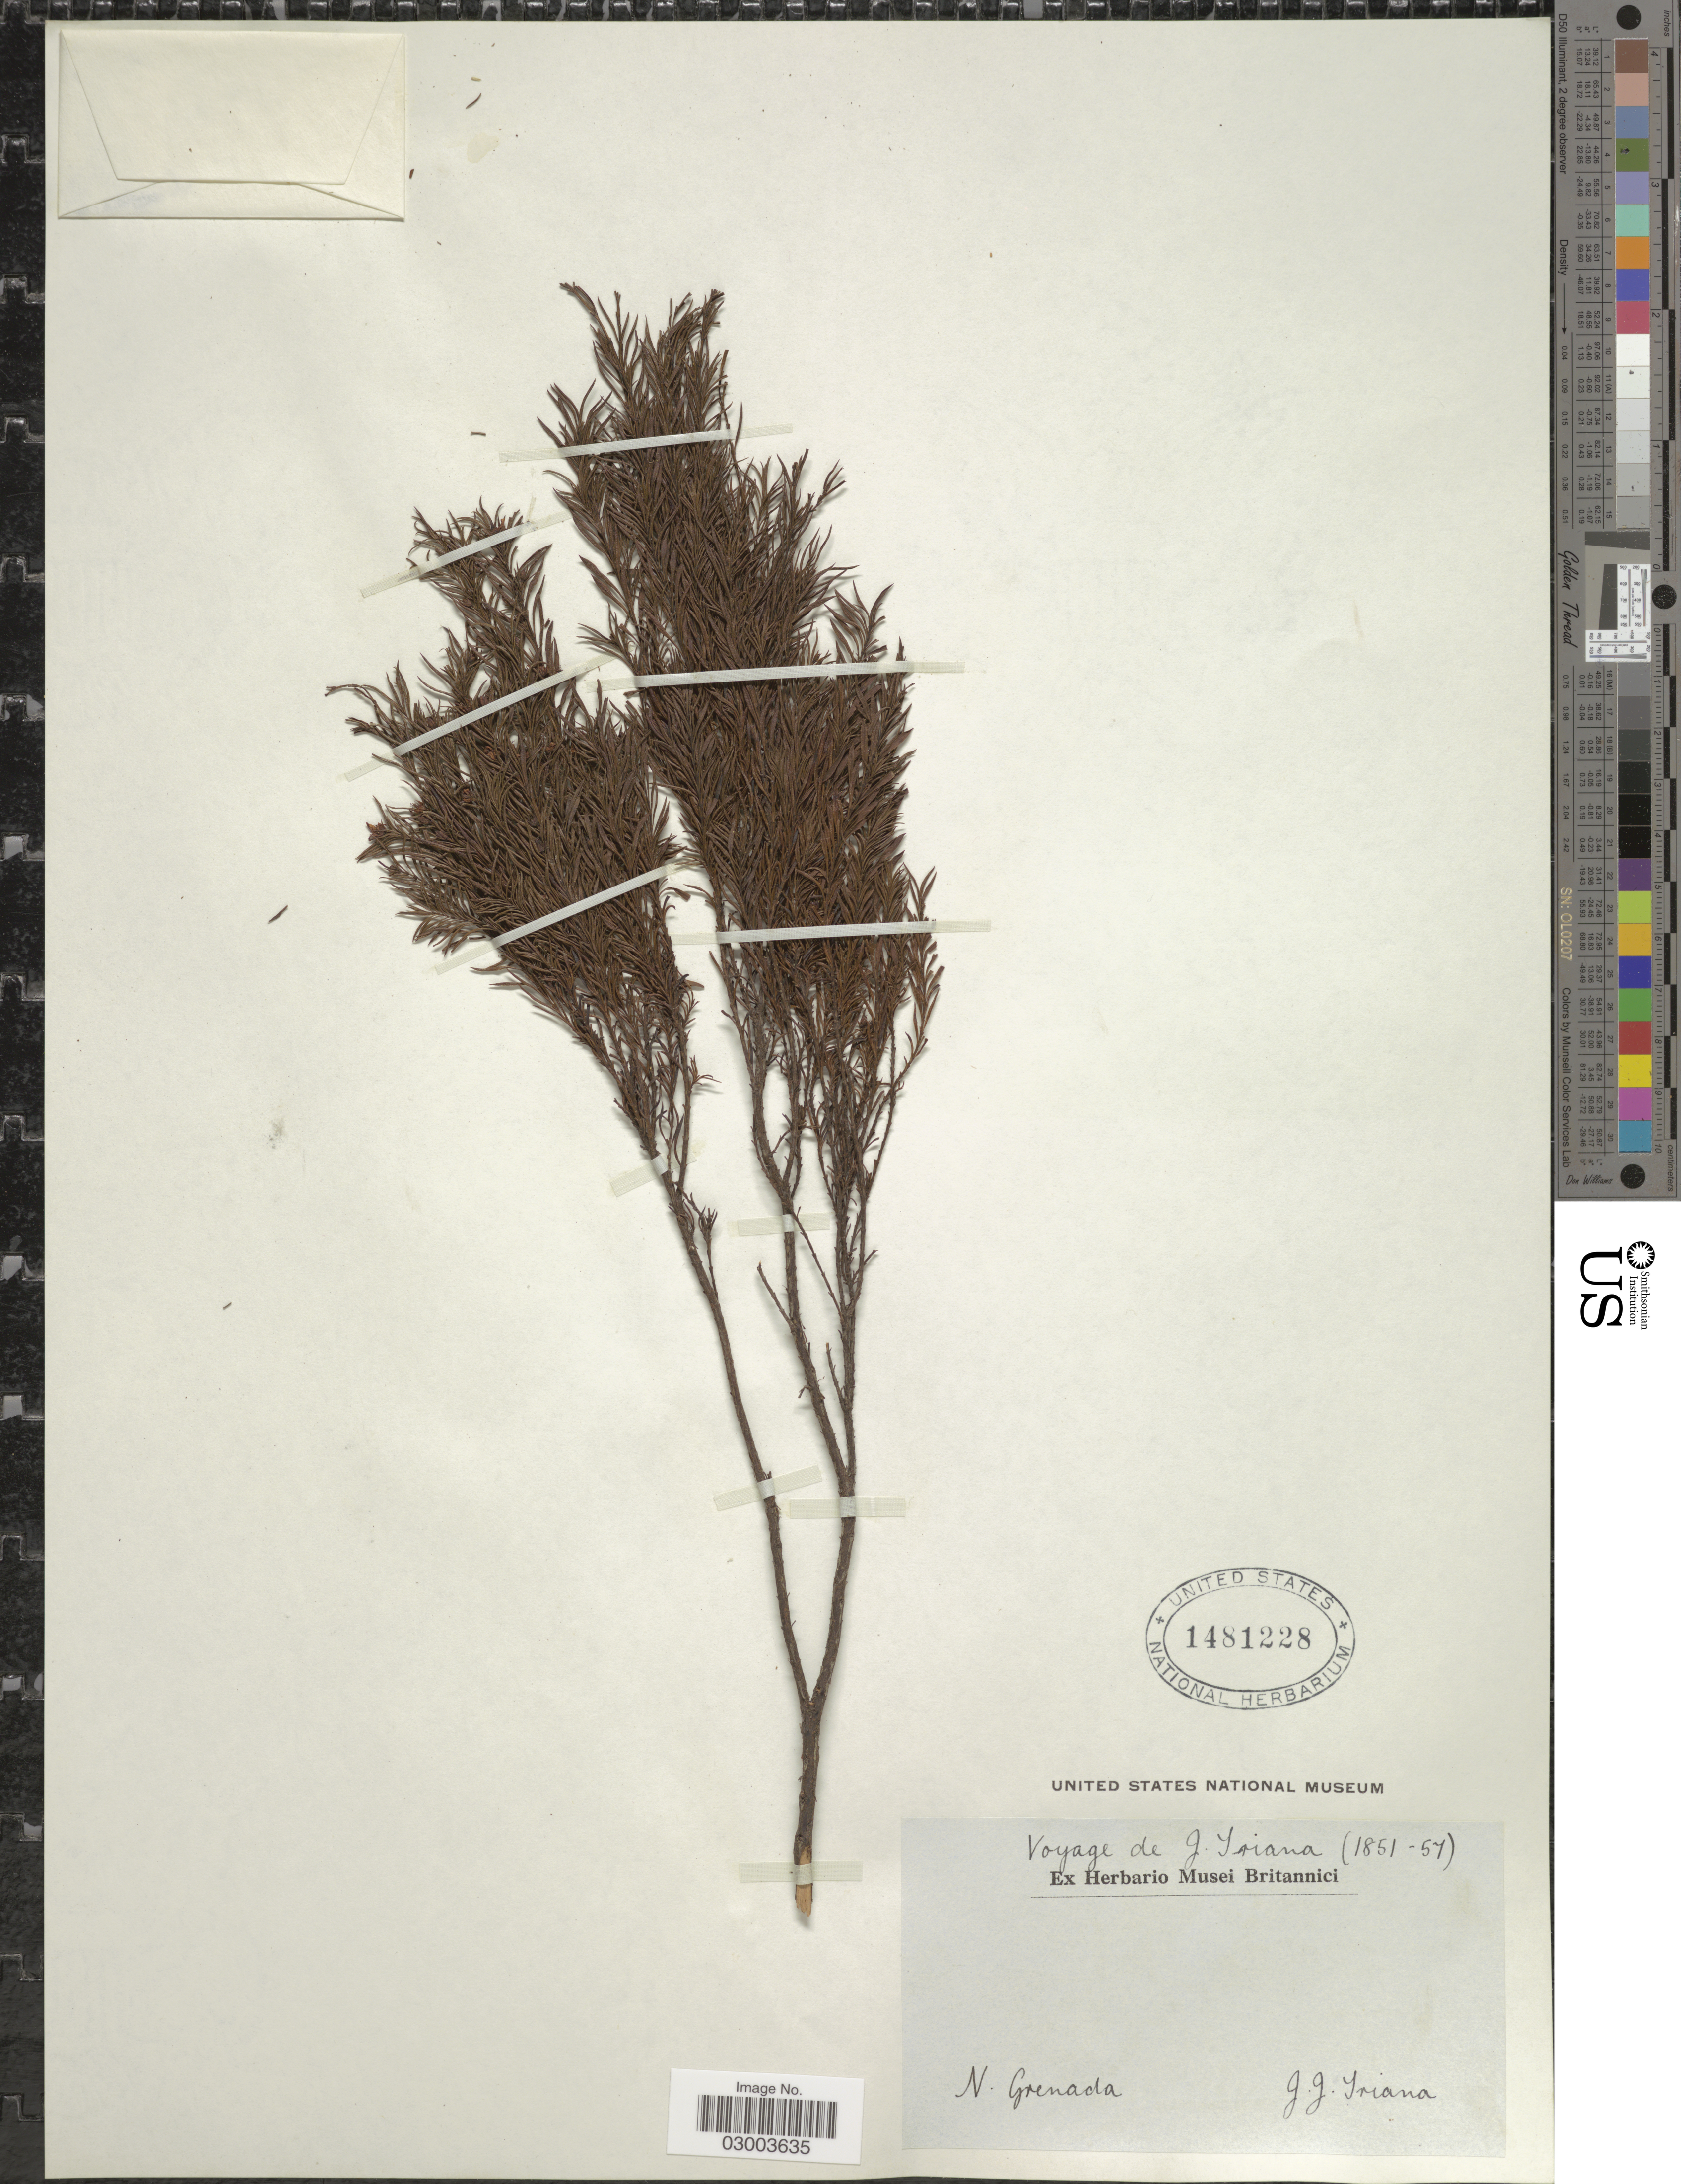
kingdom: Plantae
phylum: Tracheophyta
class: Magnoliopsida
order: Malpighiales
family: Hypericaceae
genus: Hypericum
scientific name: Hypericum juniperinum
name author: Kunth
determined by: Strong, Mark T., (BOT), Smithsonian Institution - National Museum of Natural History (UNITED STATES)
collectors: J. J. Triana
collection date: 1851/1857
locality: N. Grenada.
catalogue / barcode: US 1481228